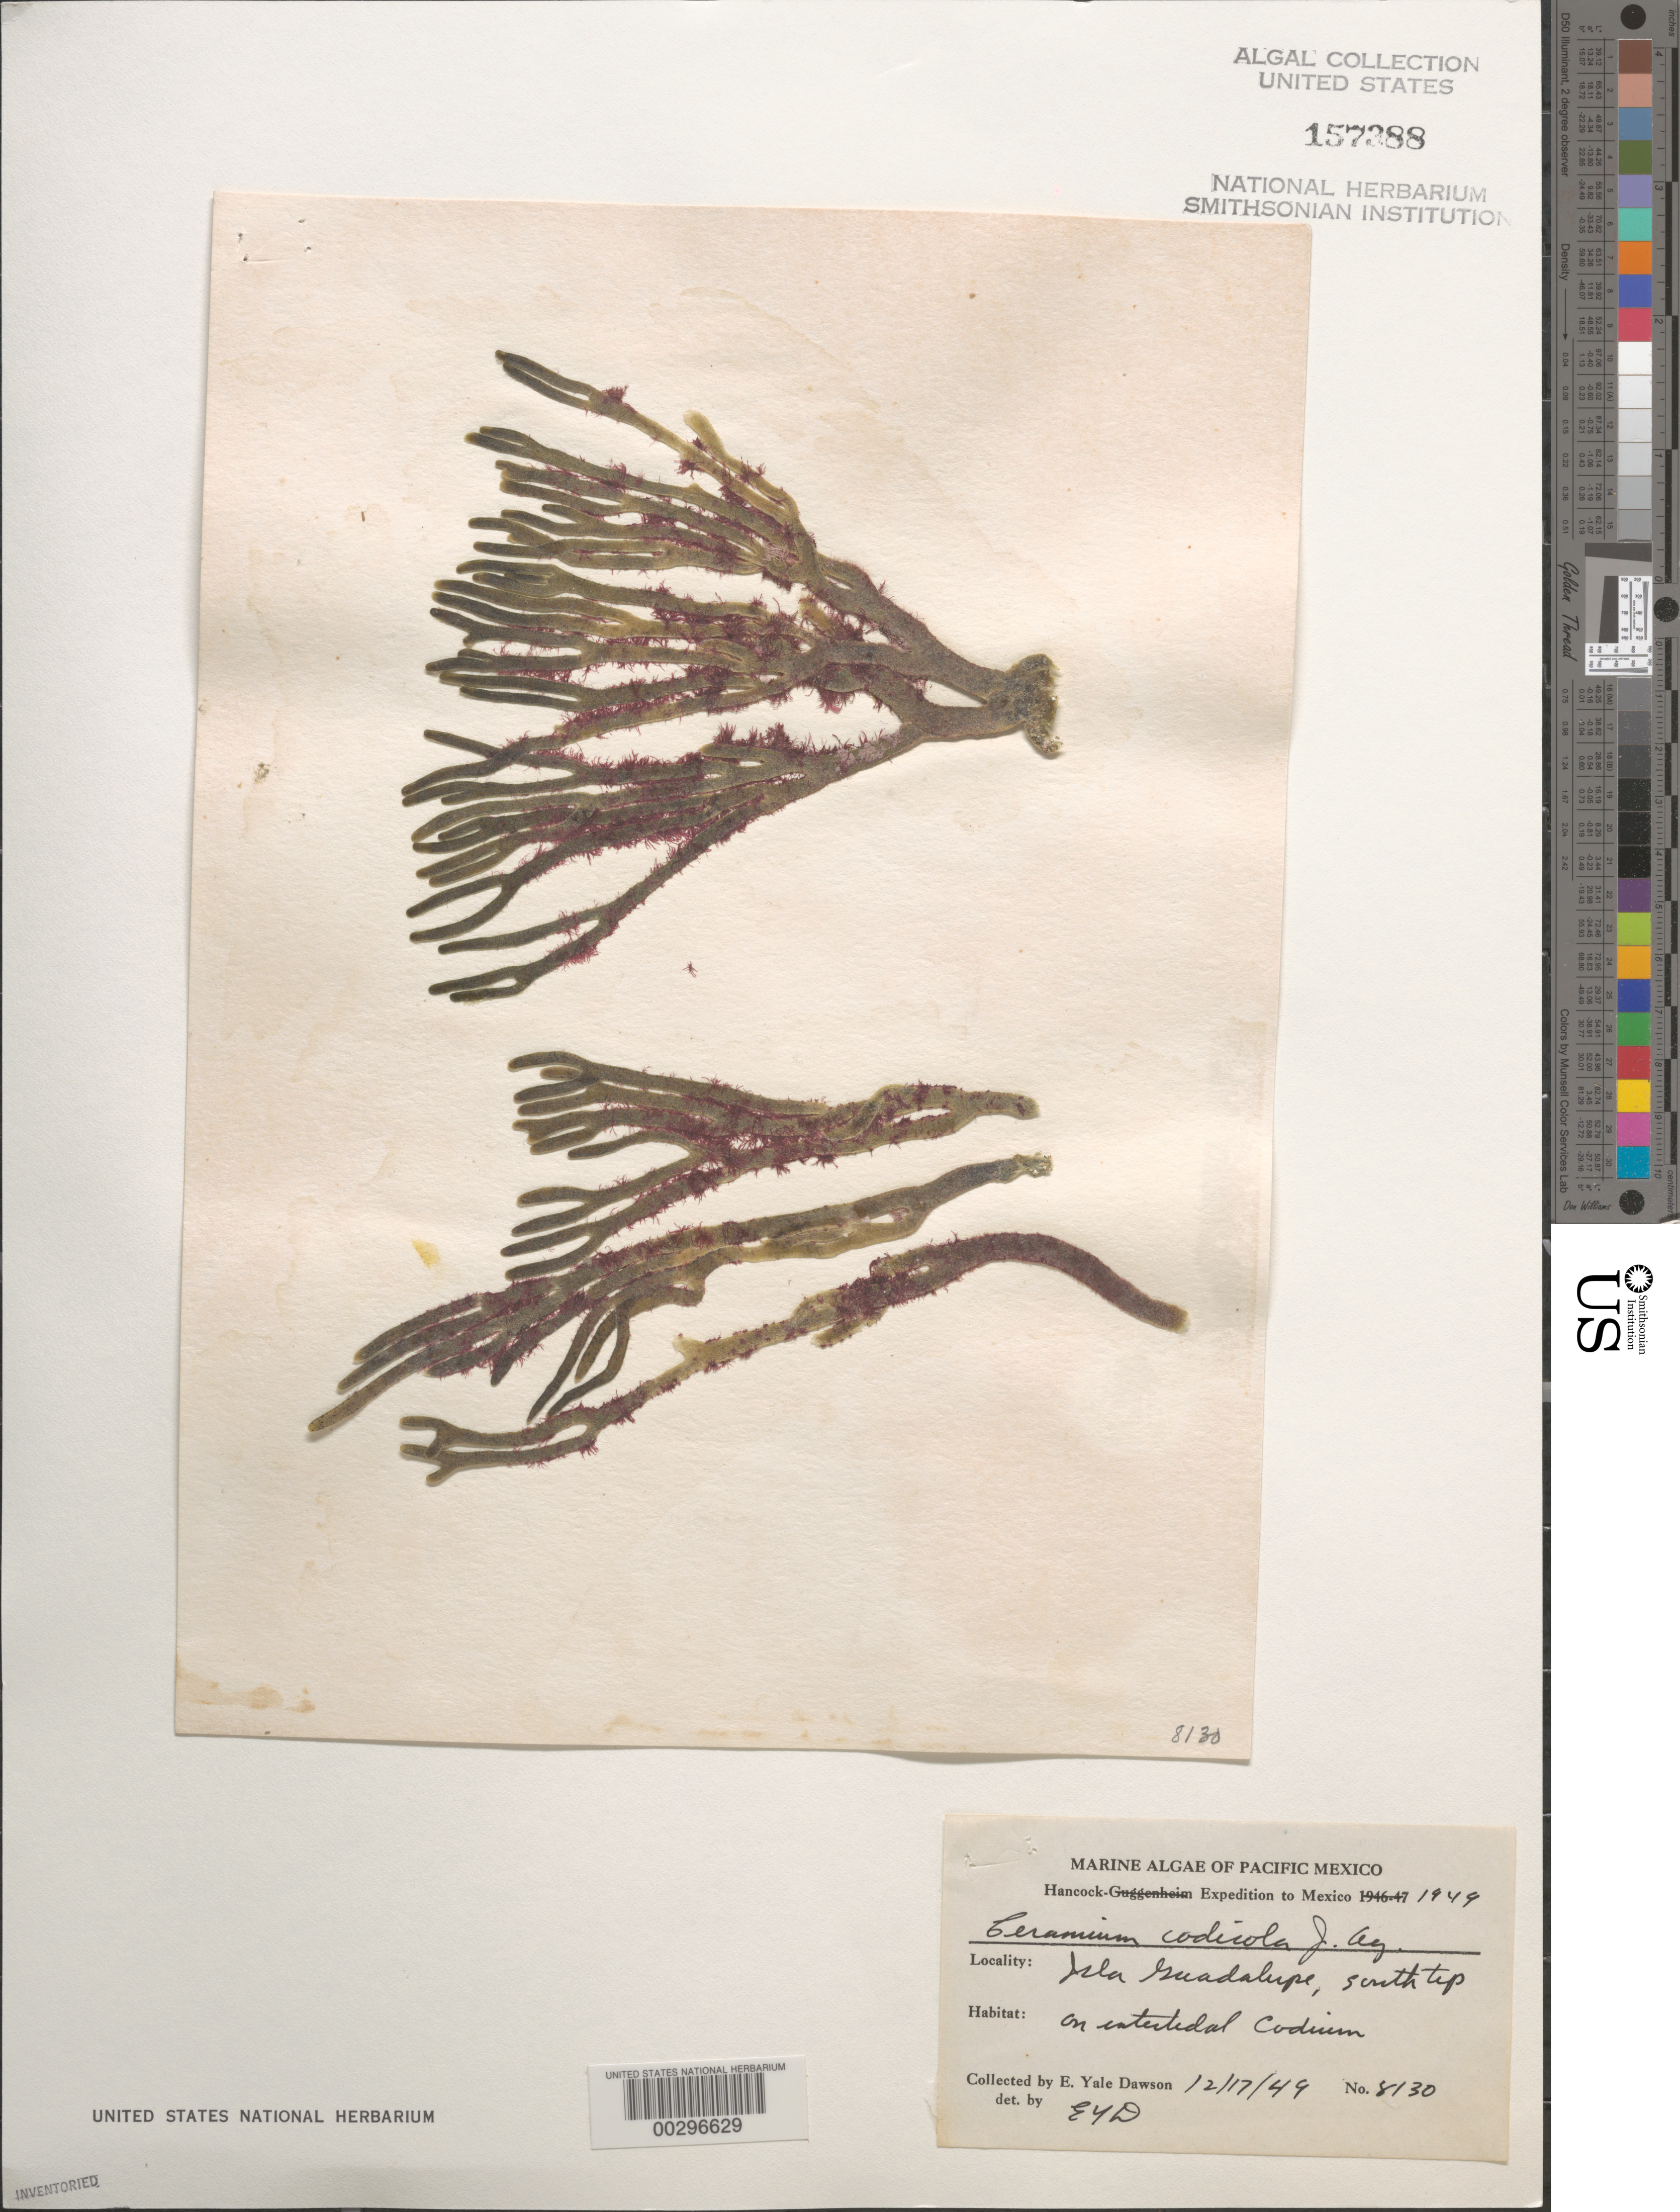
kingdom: Plantae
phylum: Rhodophyta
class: Florideophyceae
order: Ceramiales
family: Ceramiaceae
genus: Ceramium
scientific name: Ceramium codicola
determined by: Dawson, E. Y.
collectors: E. Y. Dawson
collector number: EYD 8130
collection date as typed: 17 Dec 1949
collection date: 1949-12-17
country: Mexico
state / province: Baja California Norte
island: Isla Guadalupe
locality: South tip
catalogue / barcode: US 157388